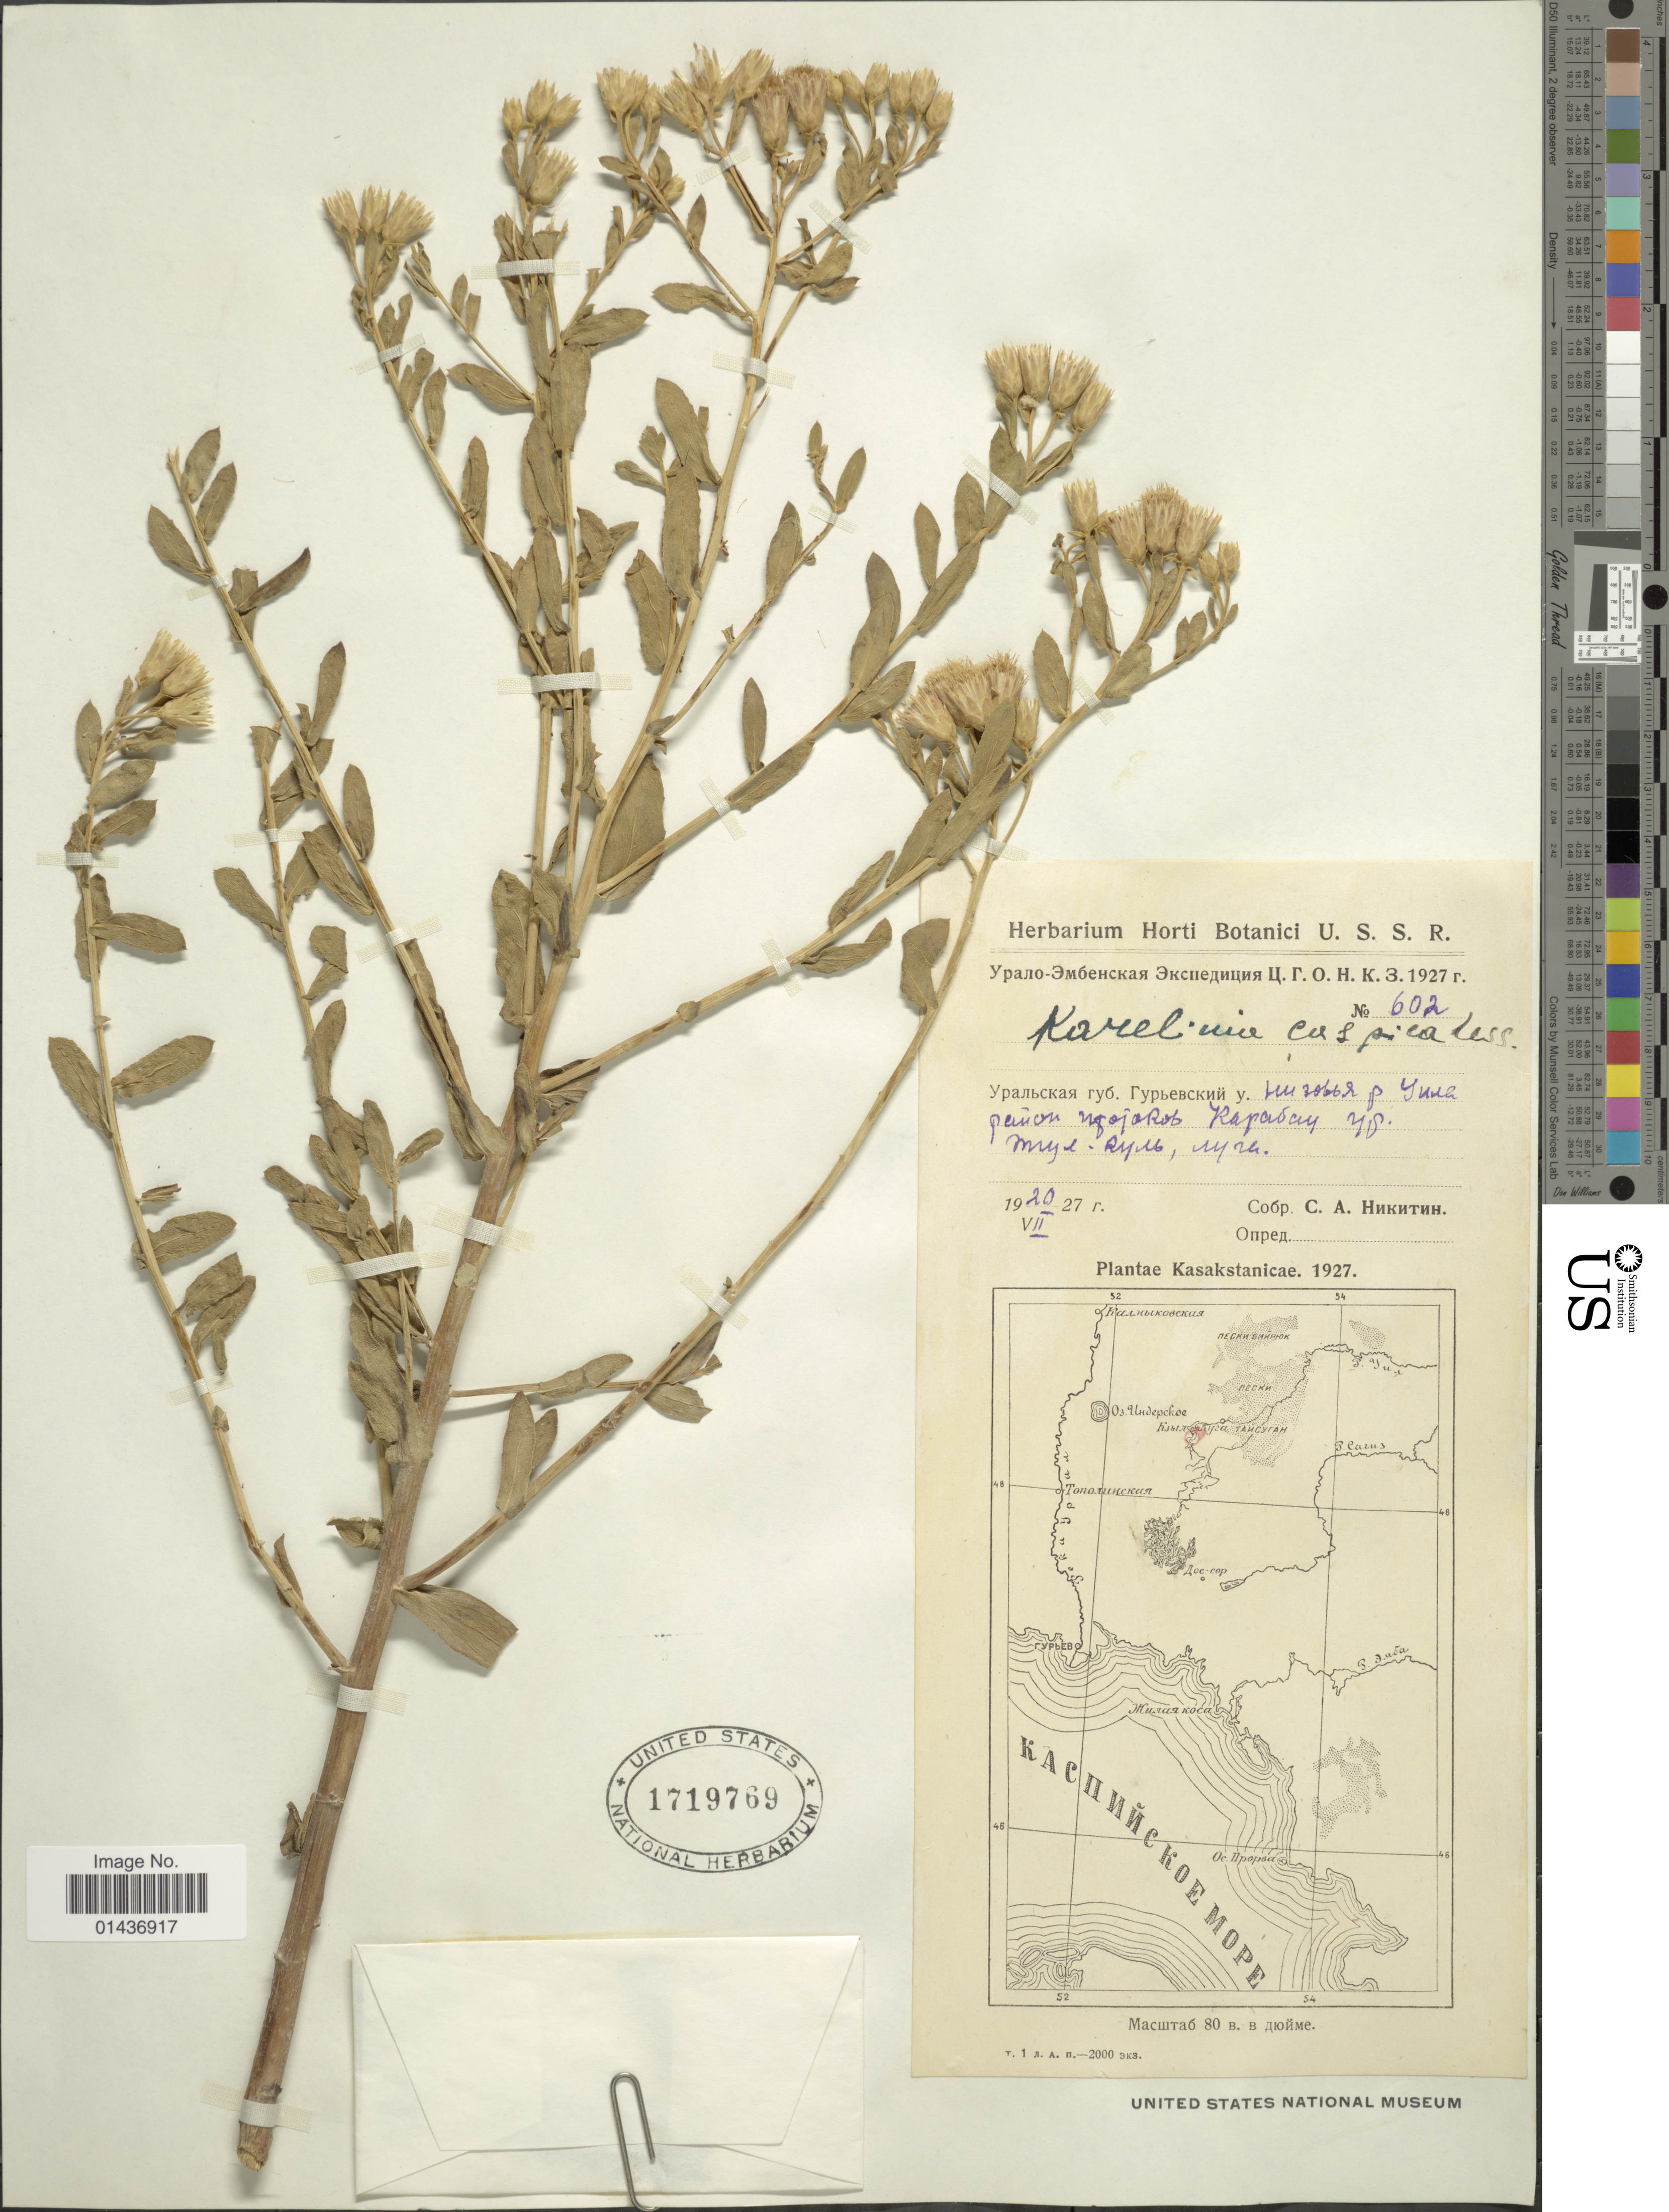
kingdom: Plantae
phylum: Tracheophyta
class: Magnoliopsida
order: Asterales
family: Asteraceae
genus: Pluchea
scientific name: Pluchea caspia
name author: O. Hoffm. ex Paulsen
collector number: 602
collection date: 1927-07-20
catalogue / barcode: US 1719769